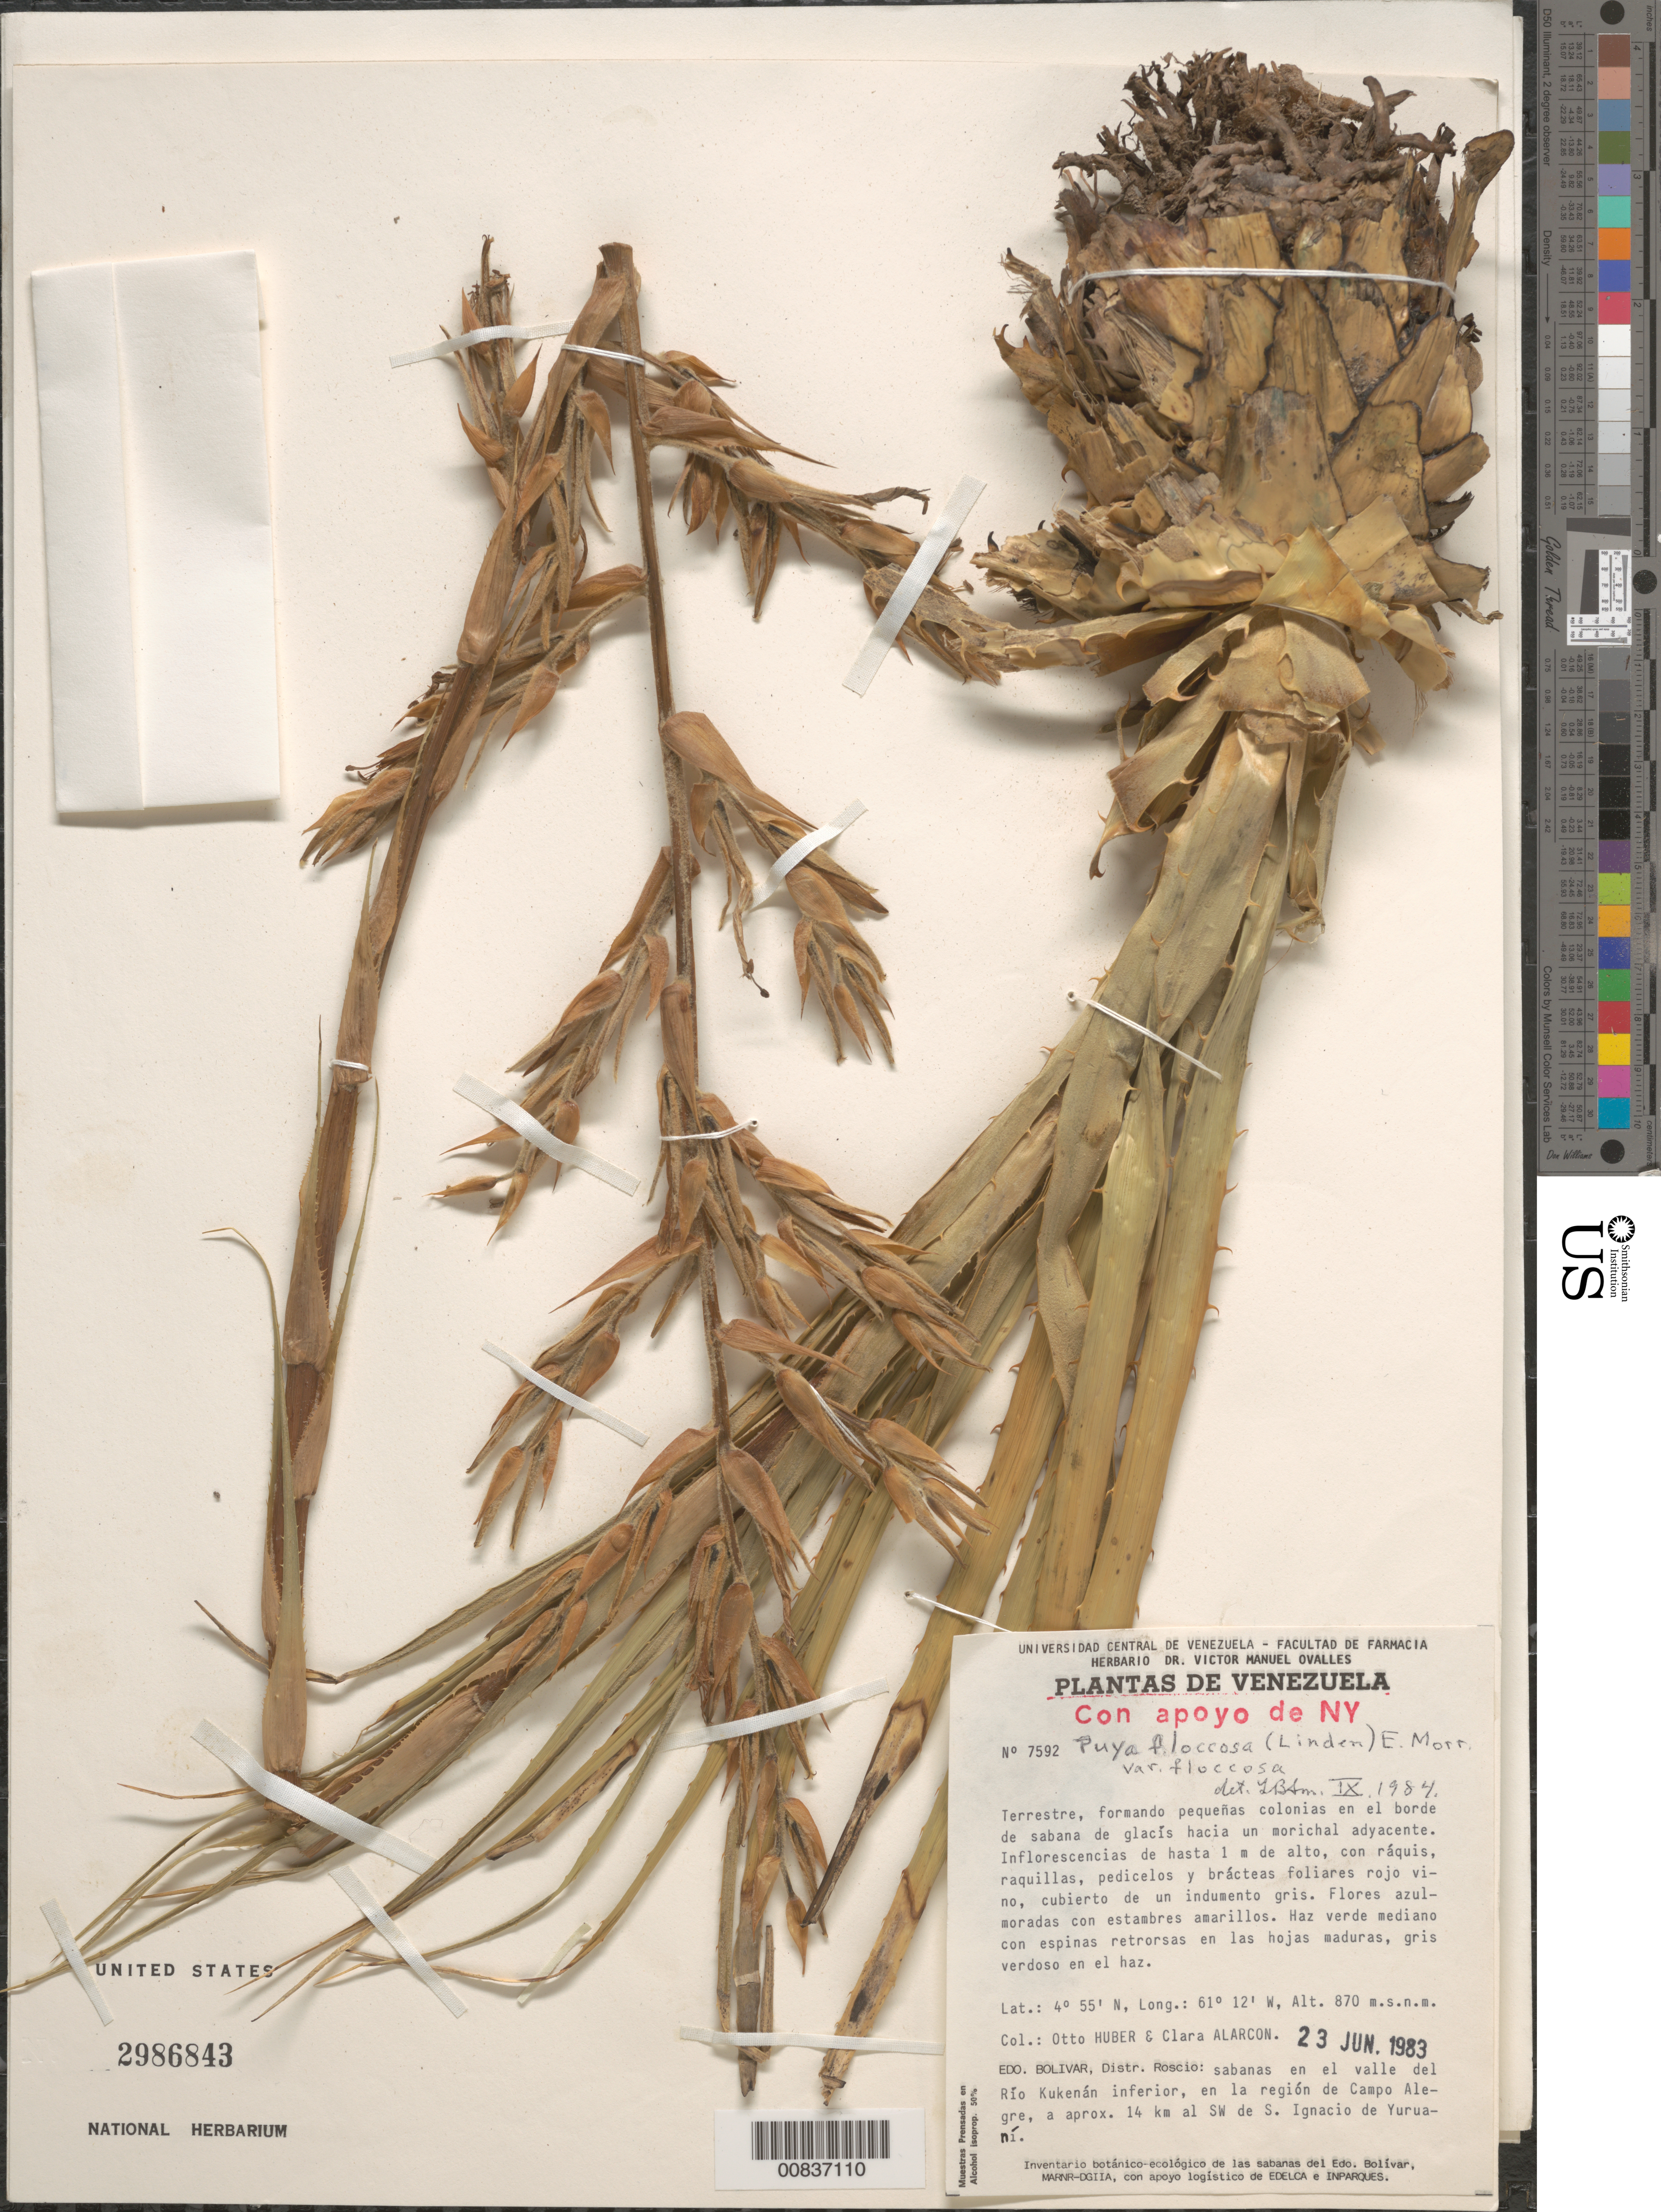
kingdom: Plantae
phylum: Tracheophyta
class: Liliopsida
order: Poales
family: Bromeliaceae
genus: Puya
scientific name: Puya floccosa var. floccosa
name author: (Linden) É. Morren ex Mez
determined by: Smith, Lyman B., (US), NMNH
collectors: O. Huber & C. Alarcon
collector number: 7592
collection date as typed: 23-Jun-83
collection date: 1983-06-23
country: Venezuela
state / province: Bolívar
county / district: Roscio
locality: Río Kukenán inferíor, en la región de Campo Alegre, a aprox. 14 km al SW de S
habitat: Sabana de glacís en el valle del río hacia un morichal adyecente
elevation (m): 870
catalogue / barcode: US 2986843